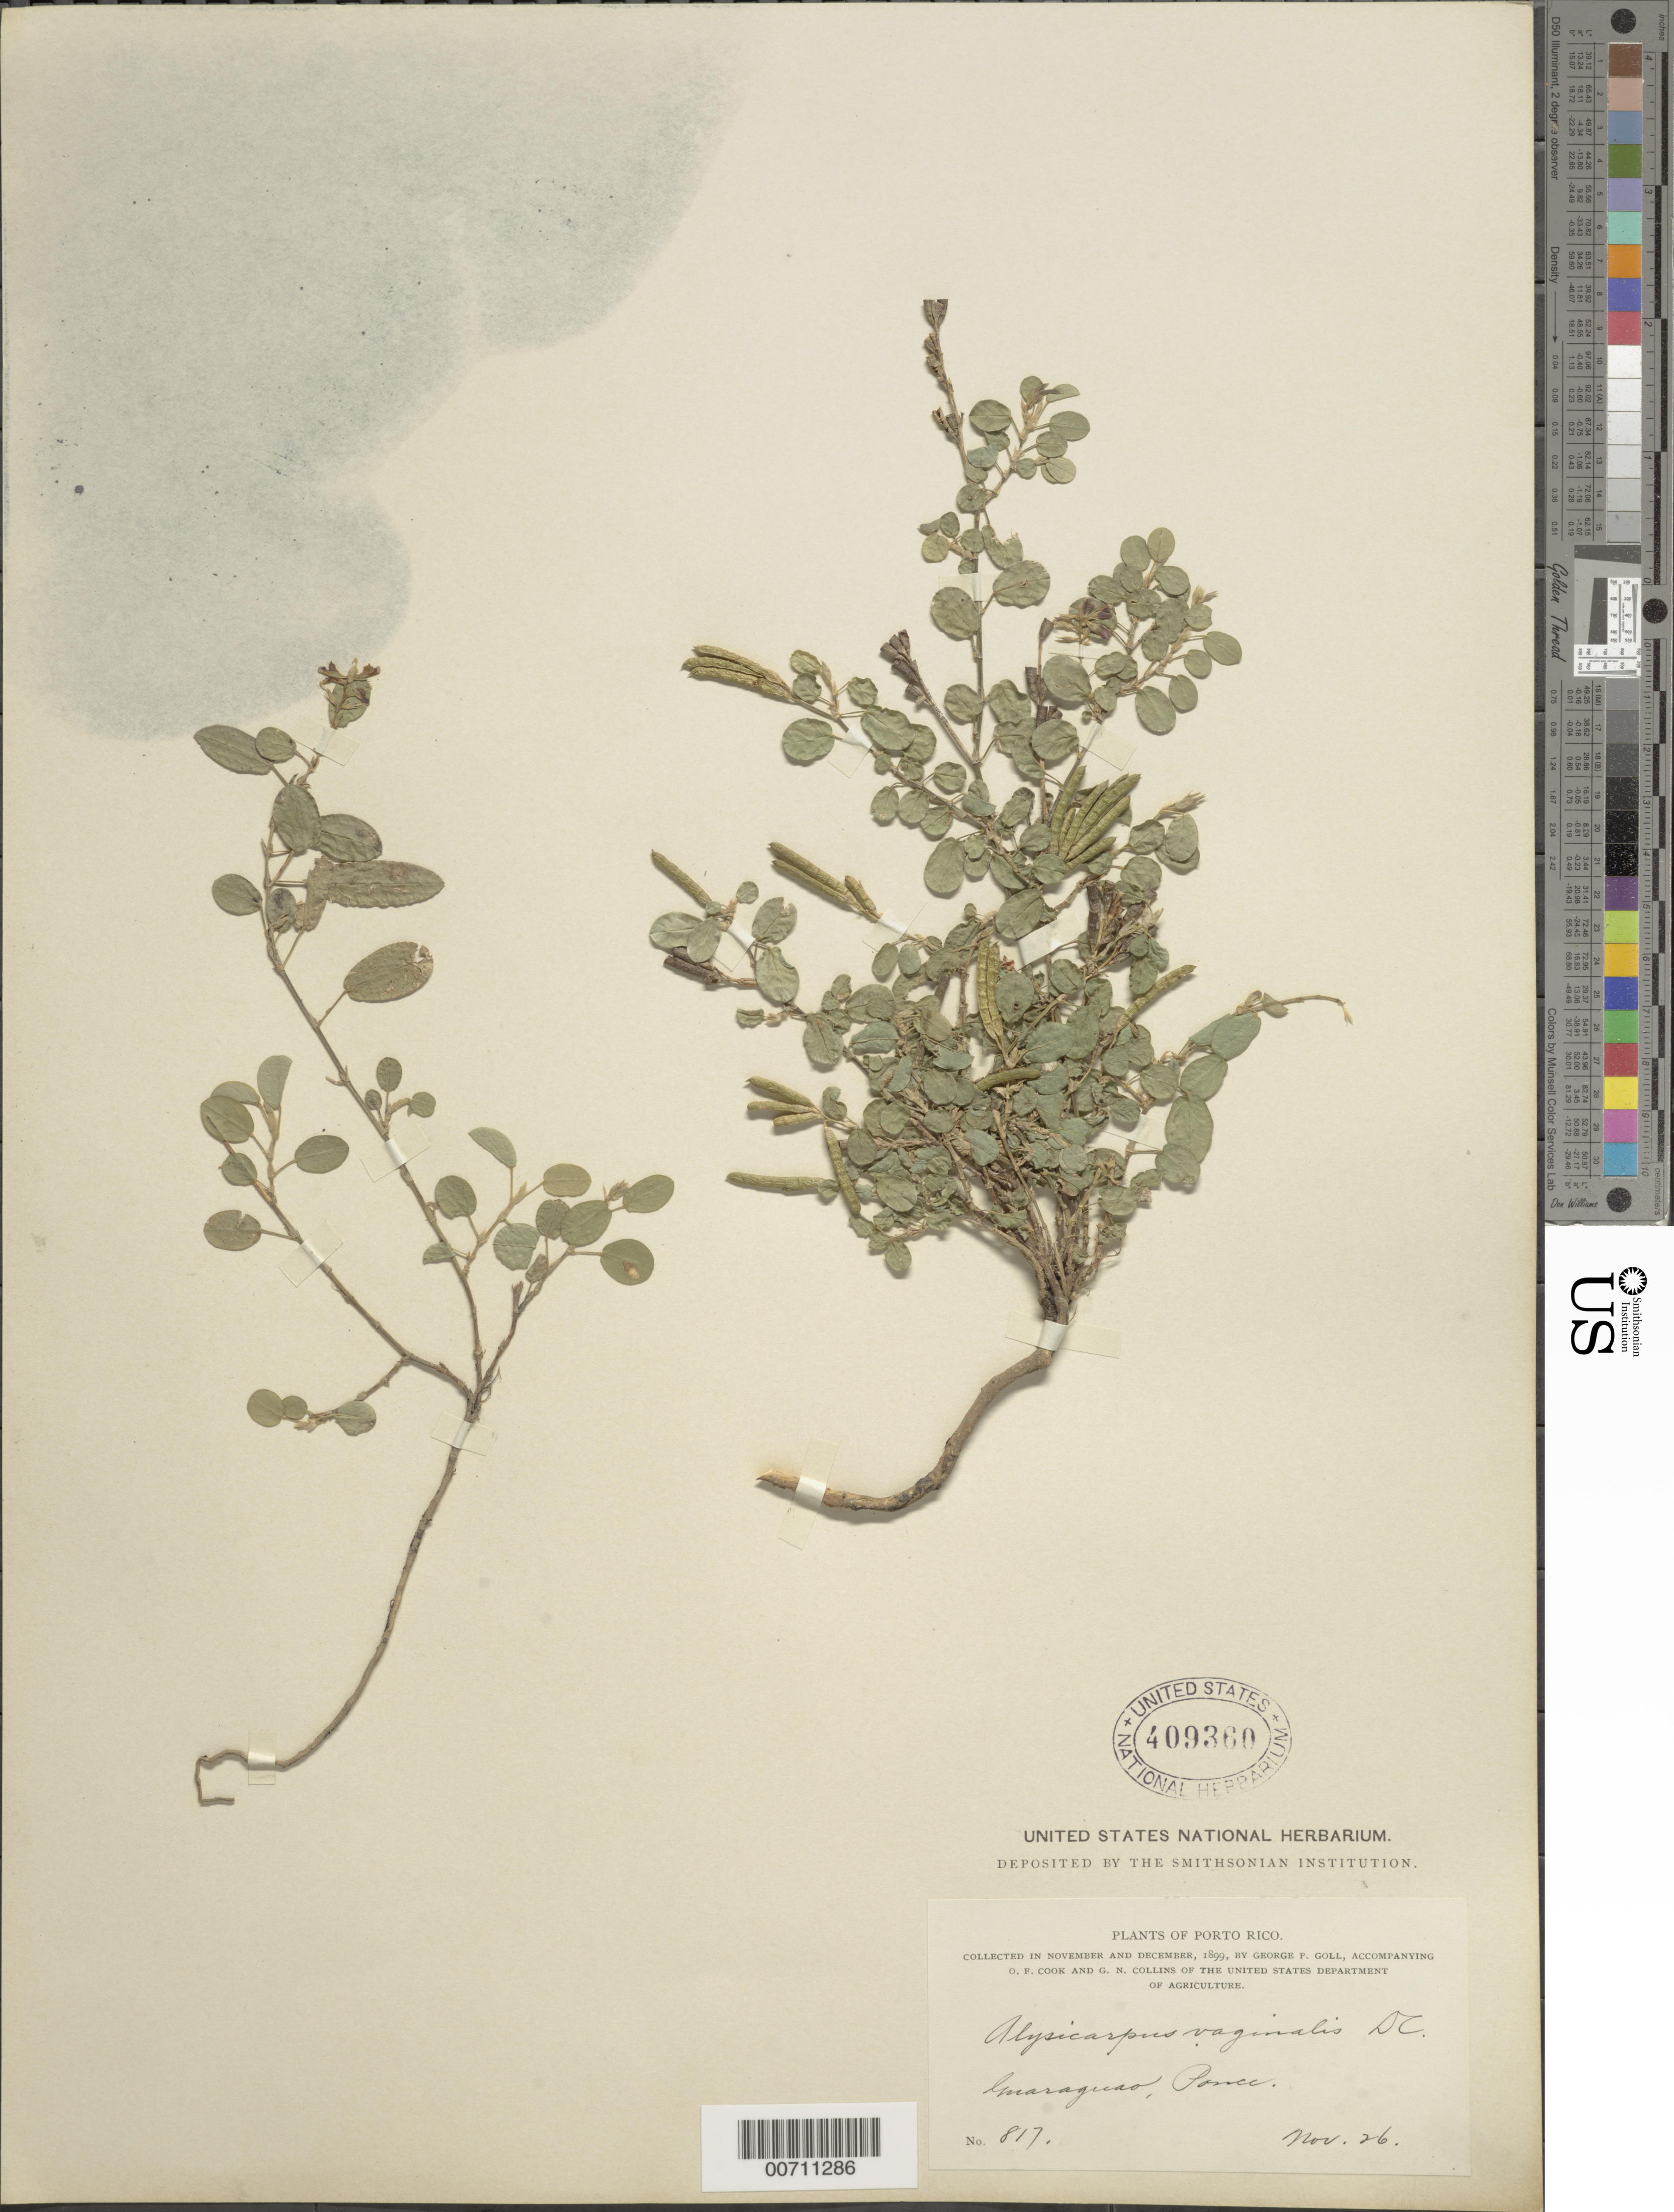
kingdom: Plantae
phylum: Tracheophyta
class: Magnoliopsida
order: Fabales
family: Fabaceae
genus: Alysicarpus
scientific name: Alysicarpus vaginalis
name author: (L.) DC.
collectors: G. Goll, O. F. Cook & G. Collins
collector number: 817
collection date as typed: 26 Nov 1899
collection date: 1899-11-26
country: Puerto Rico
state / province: Ponce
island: Greater Antilles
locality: Guaraguao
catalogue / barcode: US 409360